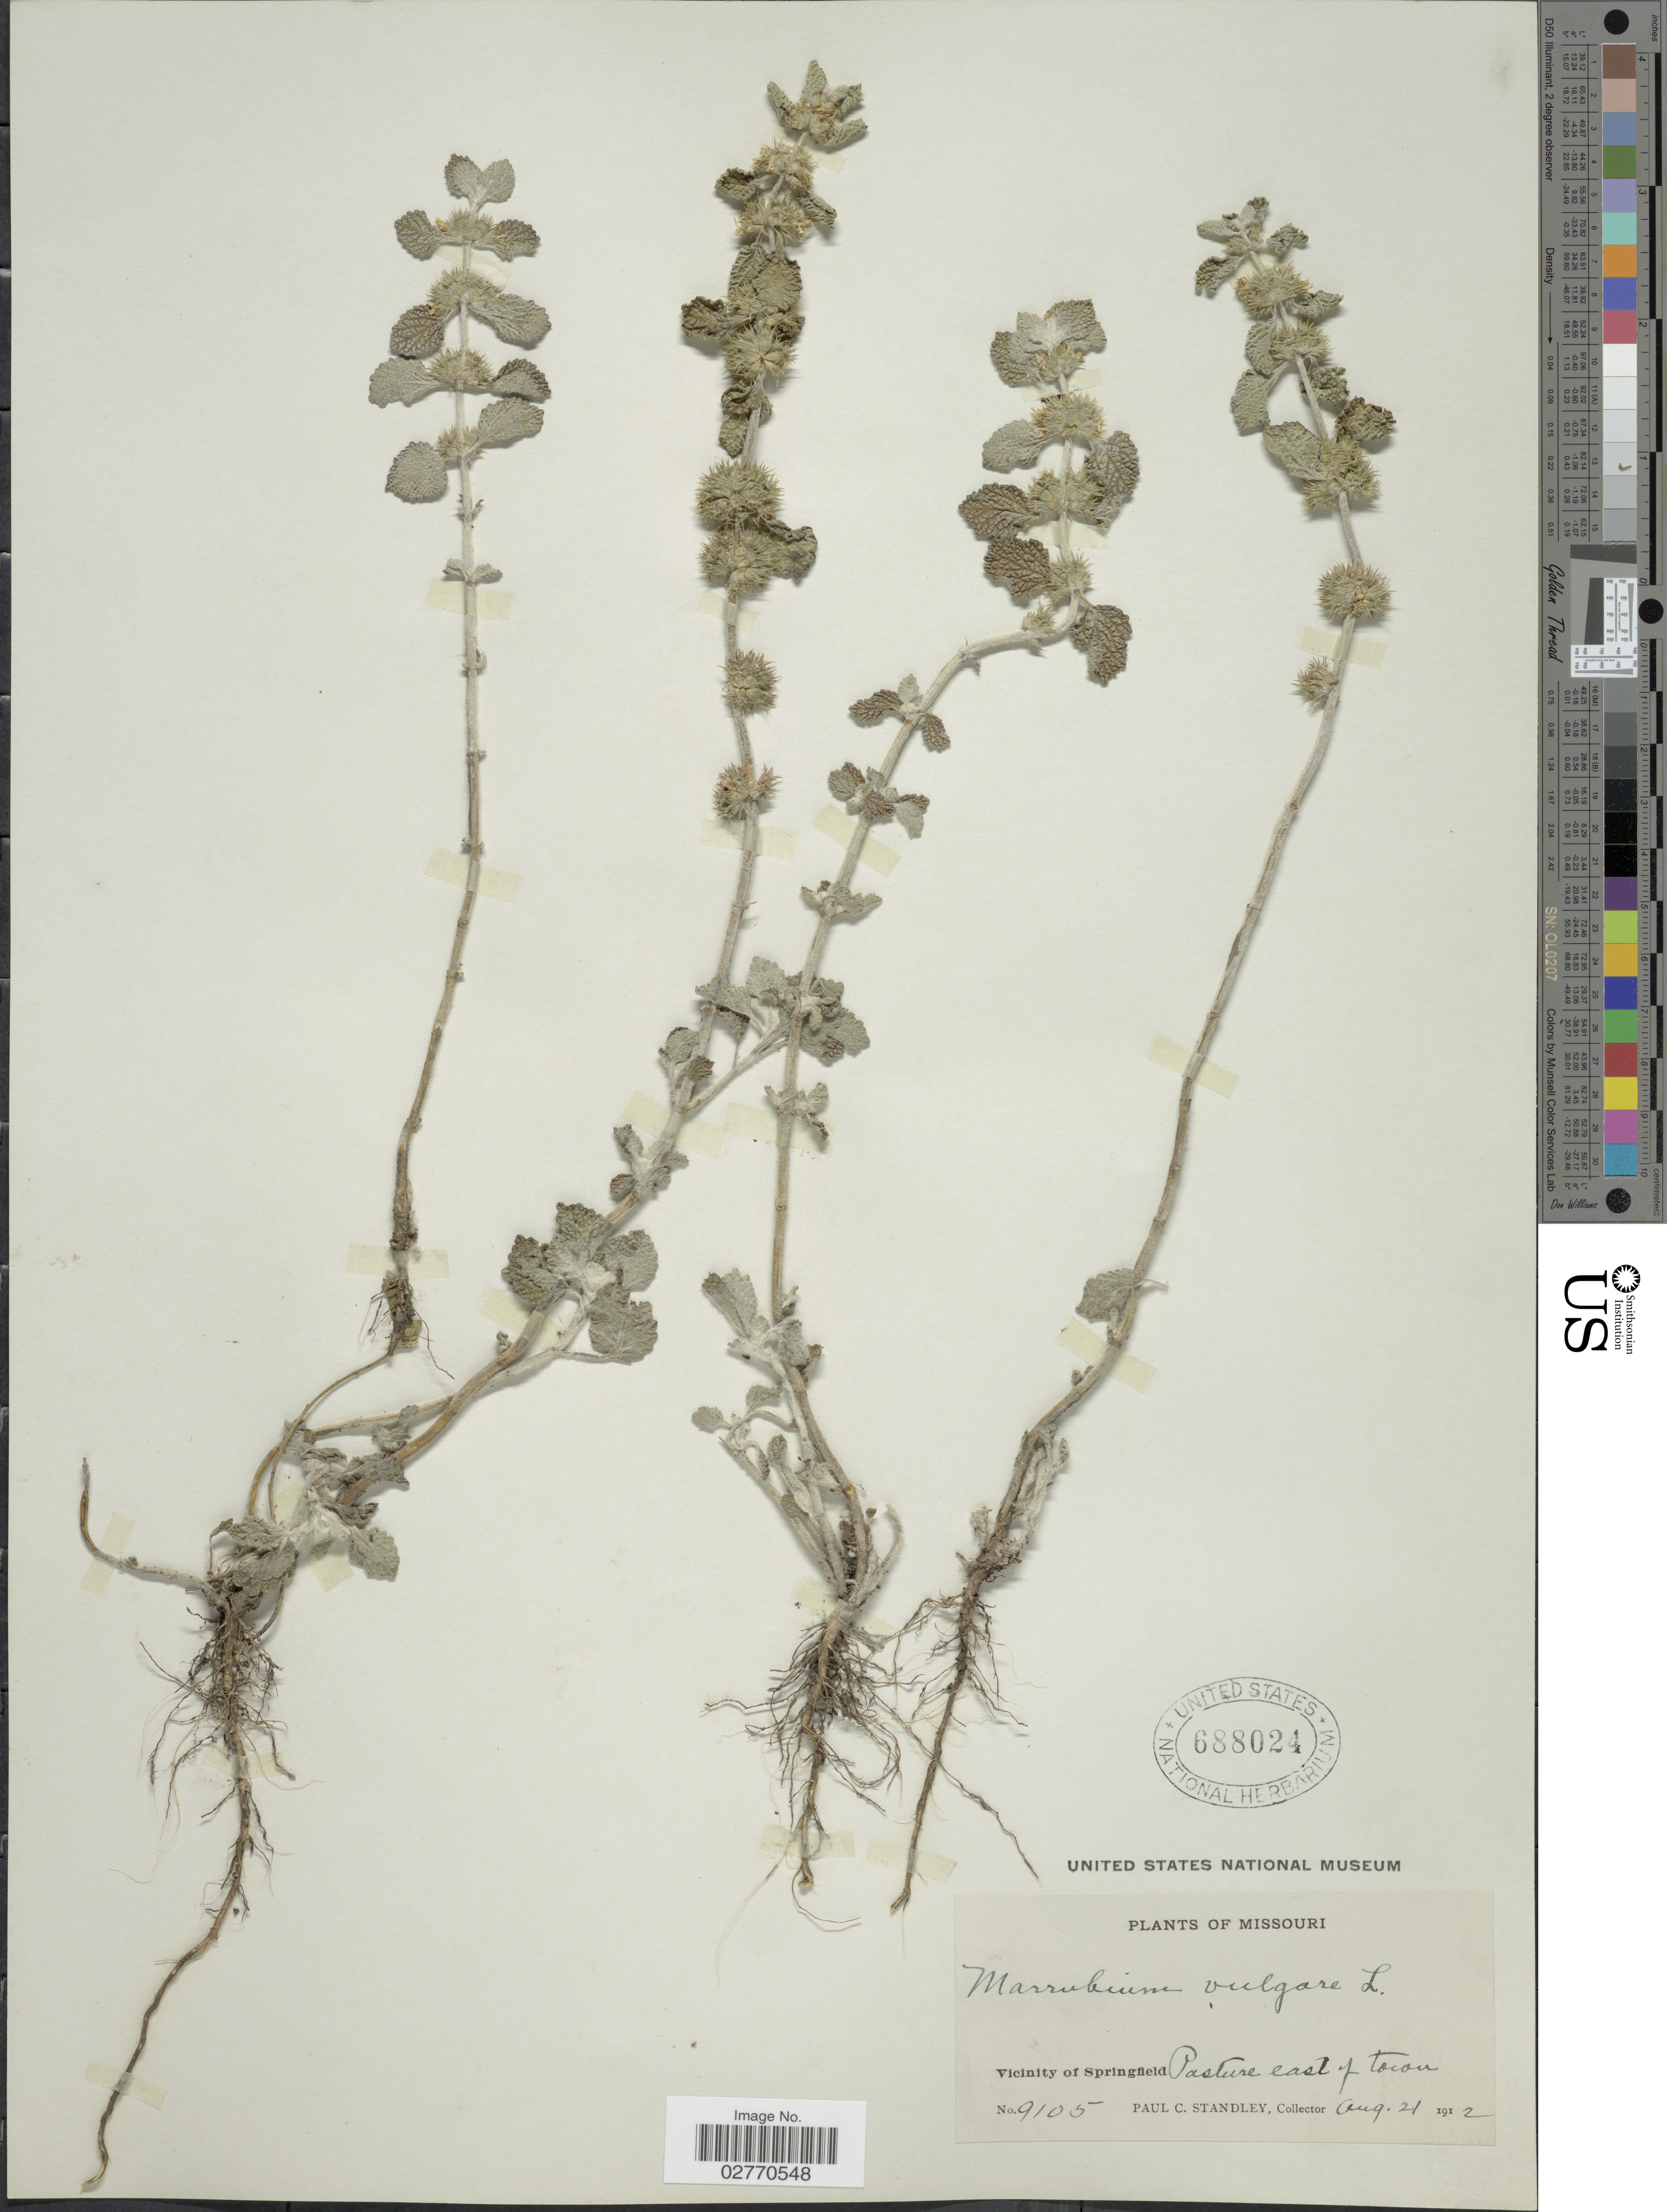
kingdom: Plantae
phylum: Tracheophyta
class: Magnoliopsida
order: Lamiales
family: Lamiaceae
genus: Marrubium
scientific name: Marrubium vulgare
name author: L.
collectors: P. C. Standley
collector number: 9105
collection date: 1912-08-21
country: United States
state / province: Missouri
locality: Vicinity of Springfield, Pasture east of town.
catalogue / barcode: US 688024